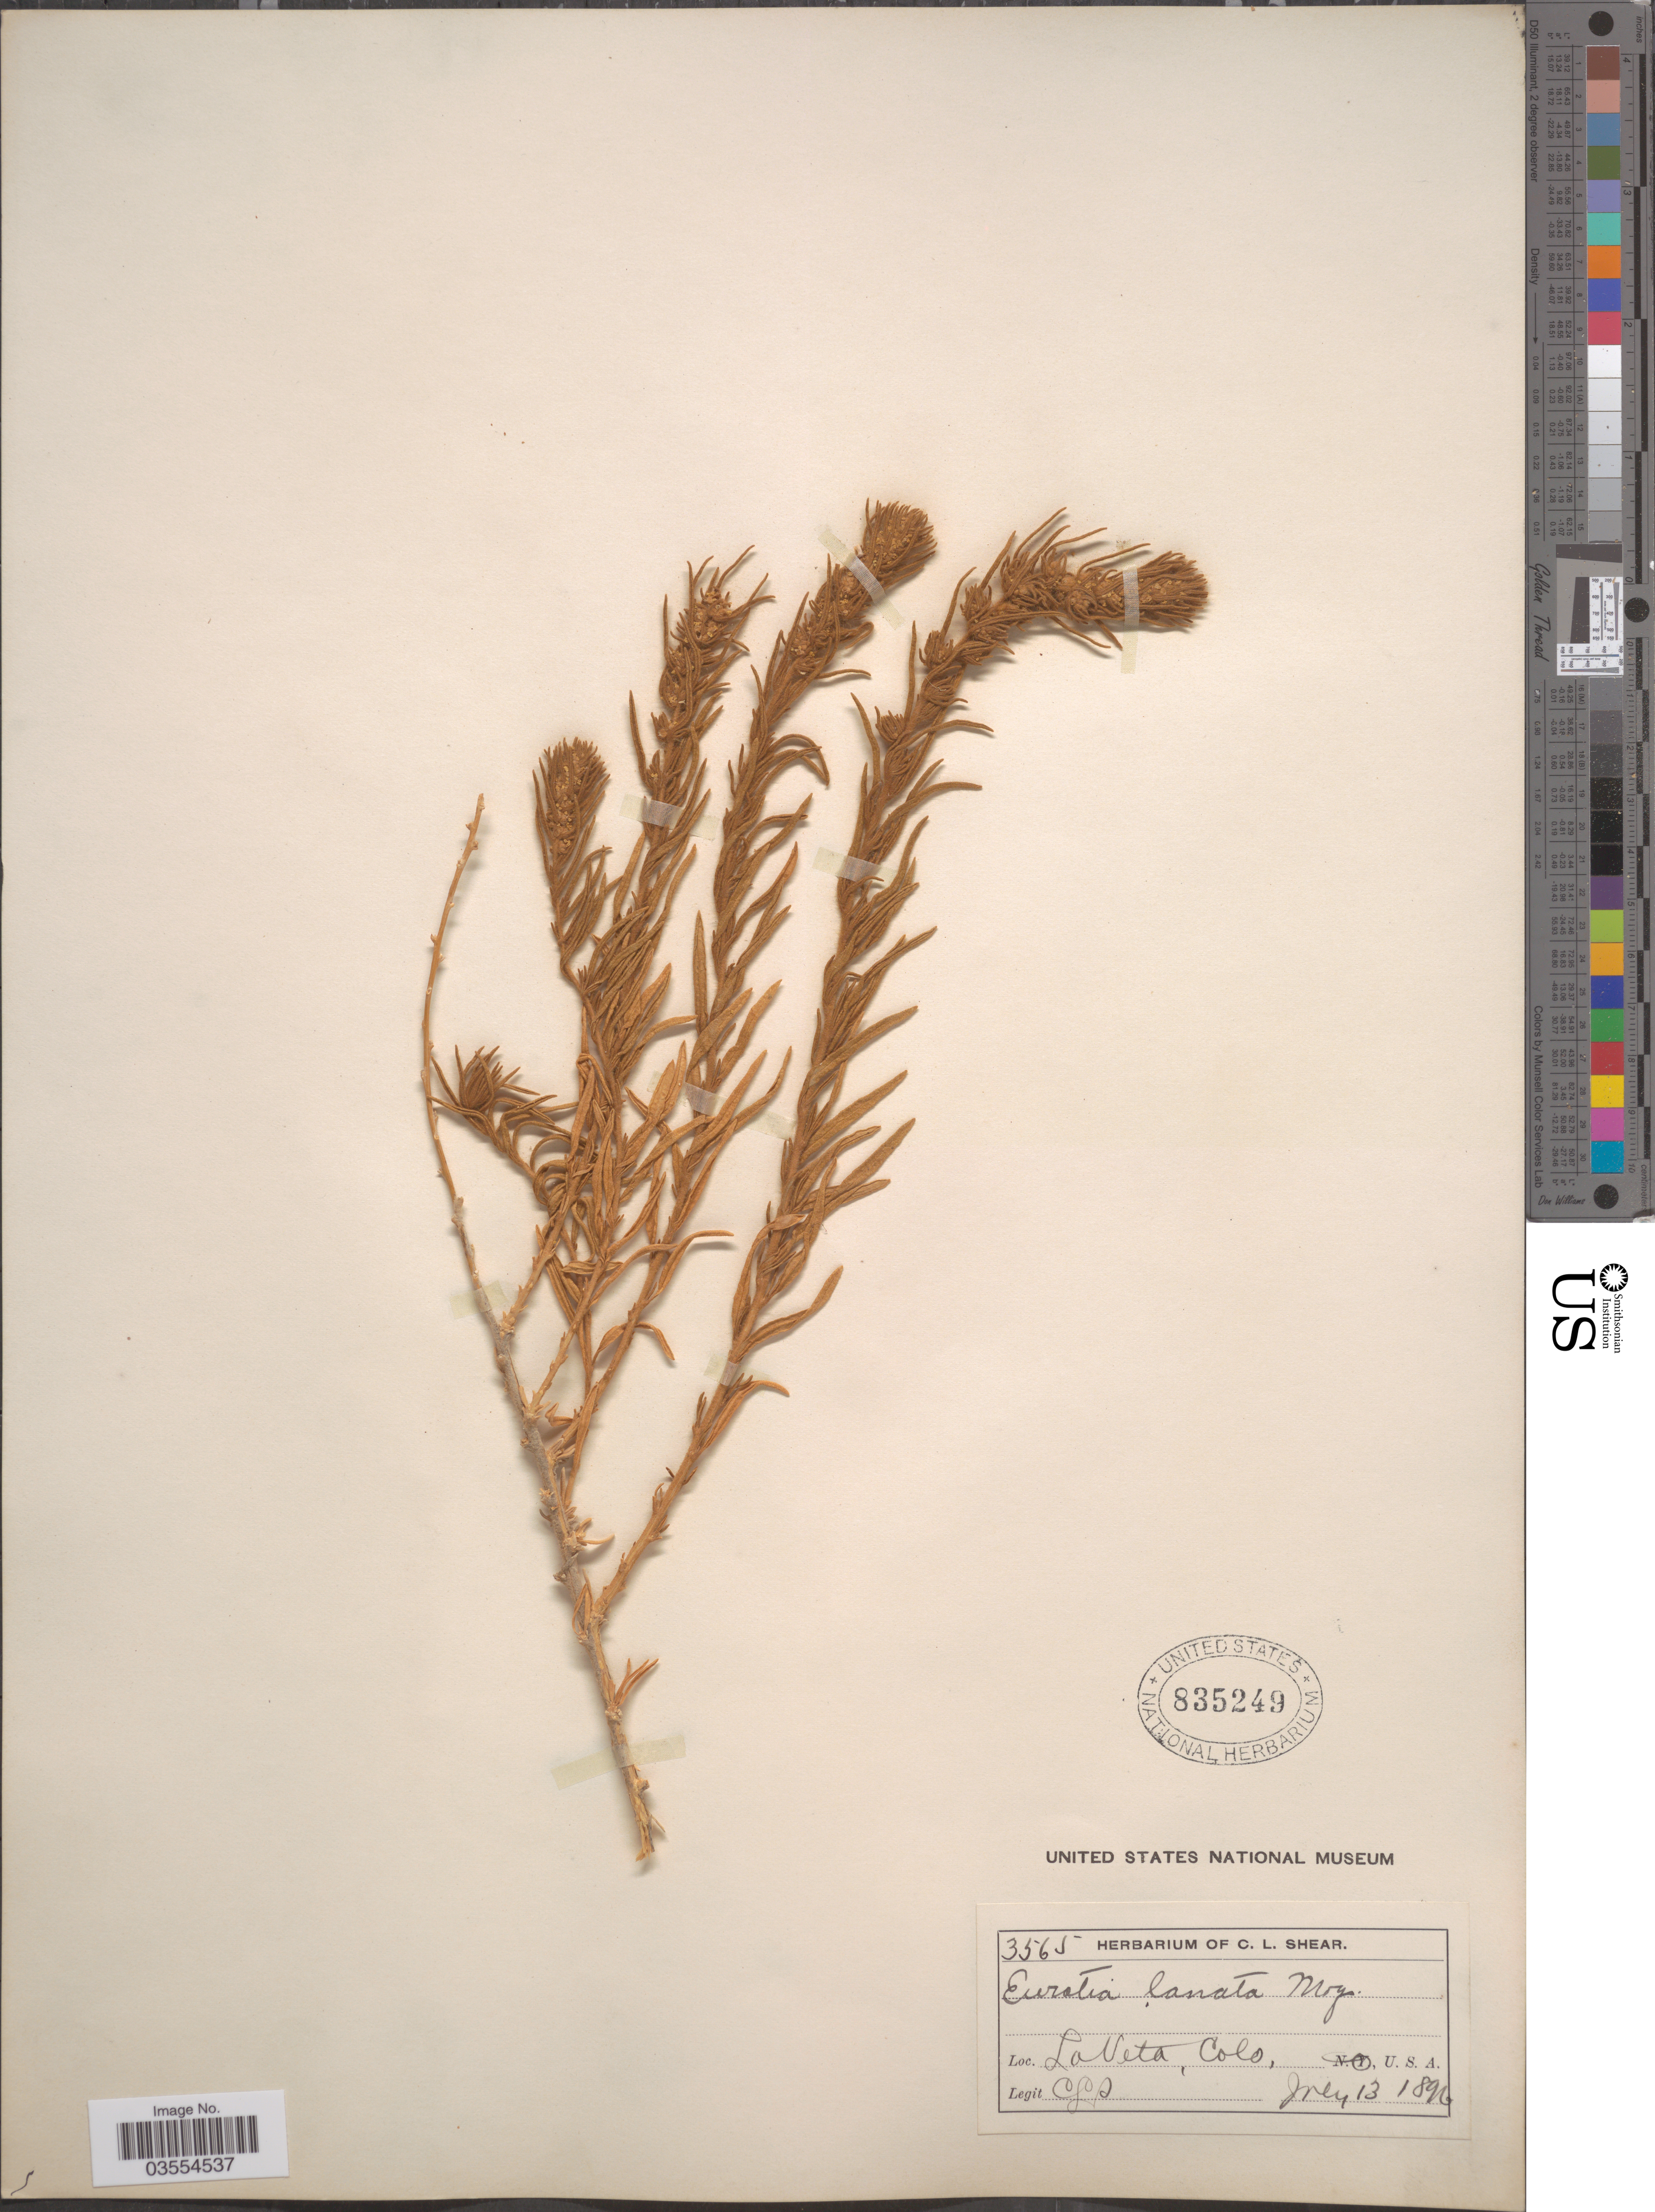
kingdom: Plantae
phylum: Tracheophyta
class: Magnoliopsida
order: Caryophyllales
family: Amaranthaceae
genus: Krascheninnikovia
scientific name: Krascheninnikovia lanata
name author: (Pursh) A. Meeuse & A.Smit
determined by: U.S. National Herbarium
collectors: C. L. Shear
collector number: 3565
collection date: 1896-07-13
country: United States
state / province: Colorado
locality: La Veta.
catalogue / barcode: US 835249